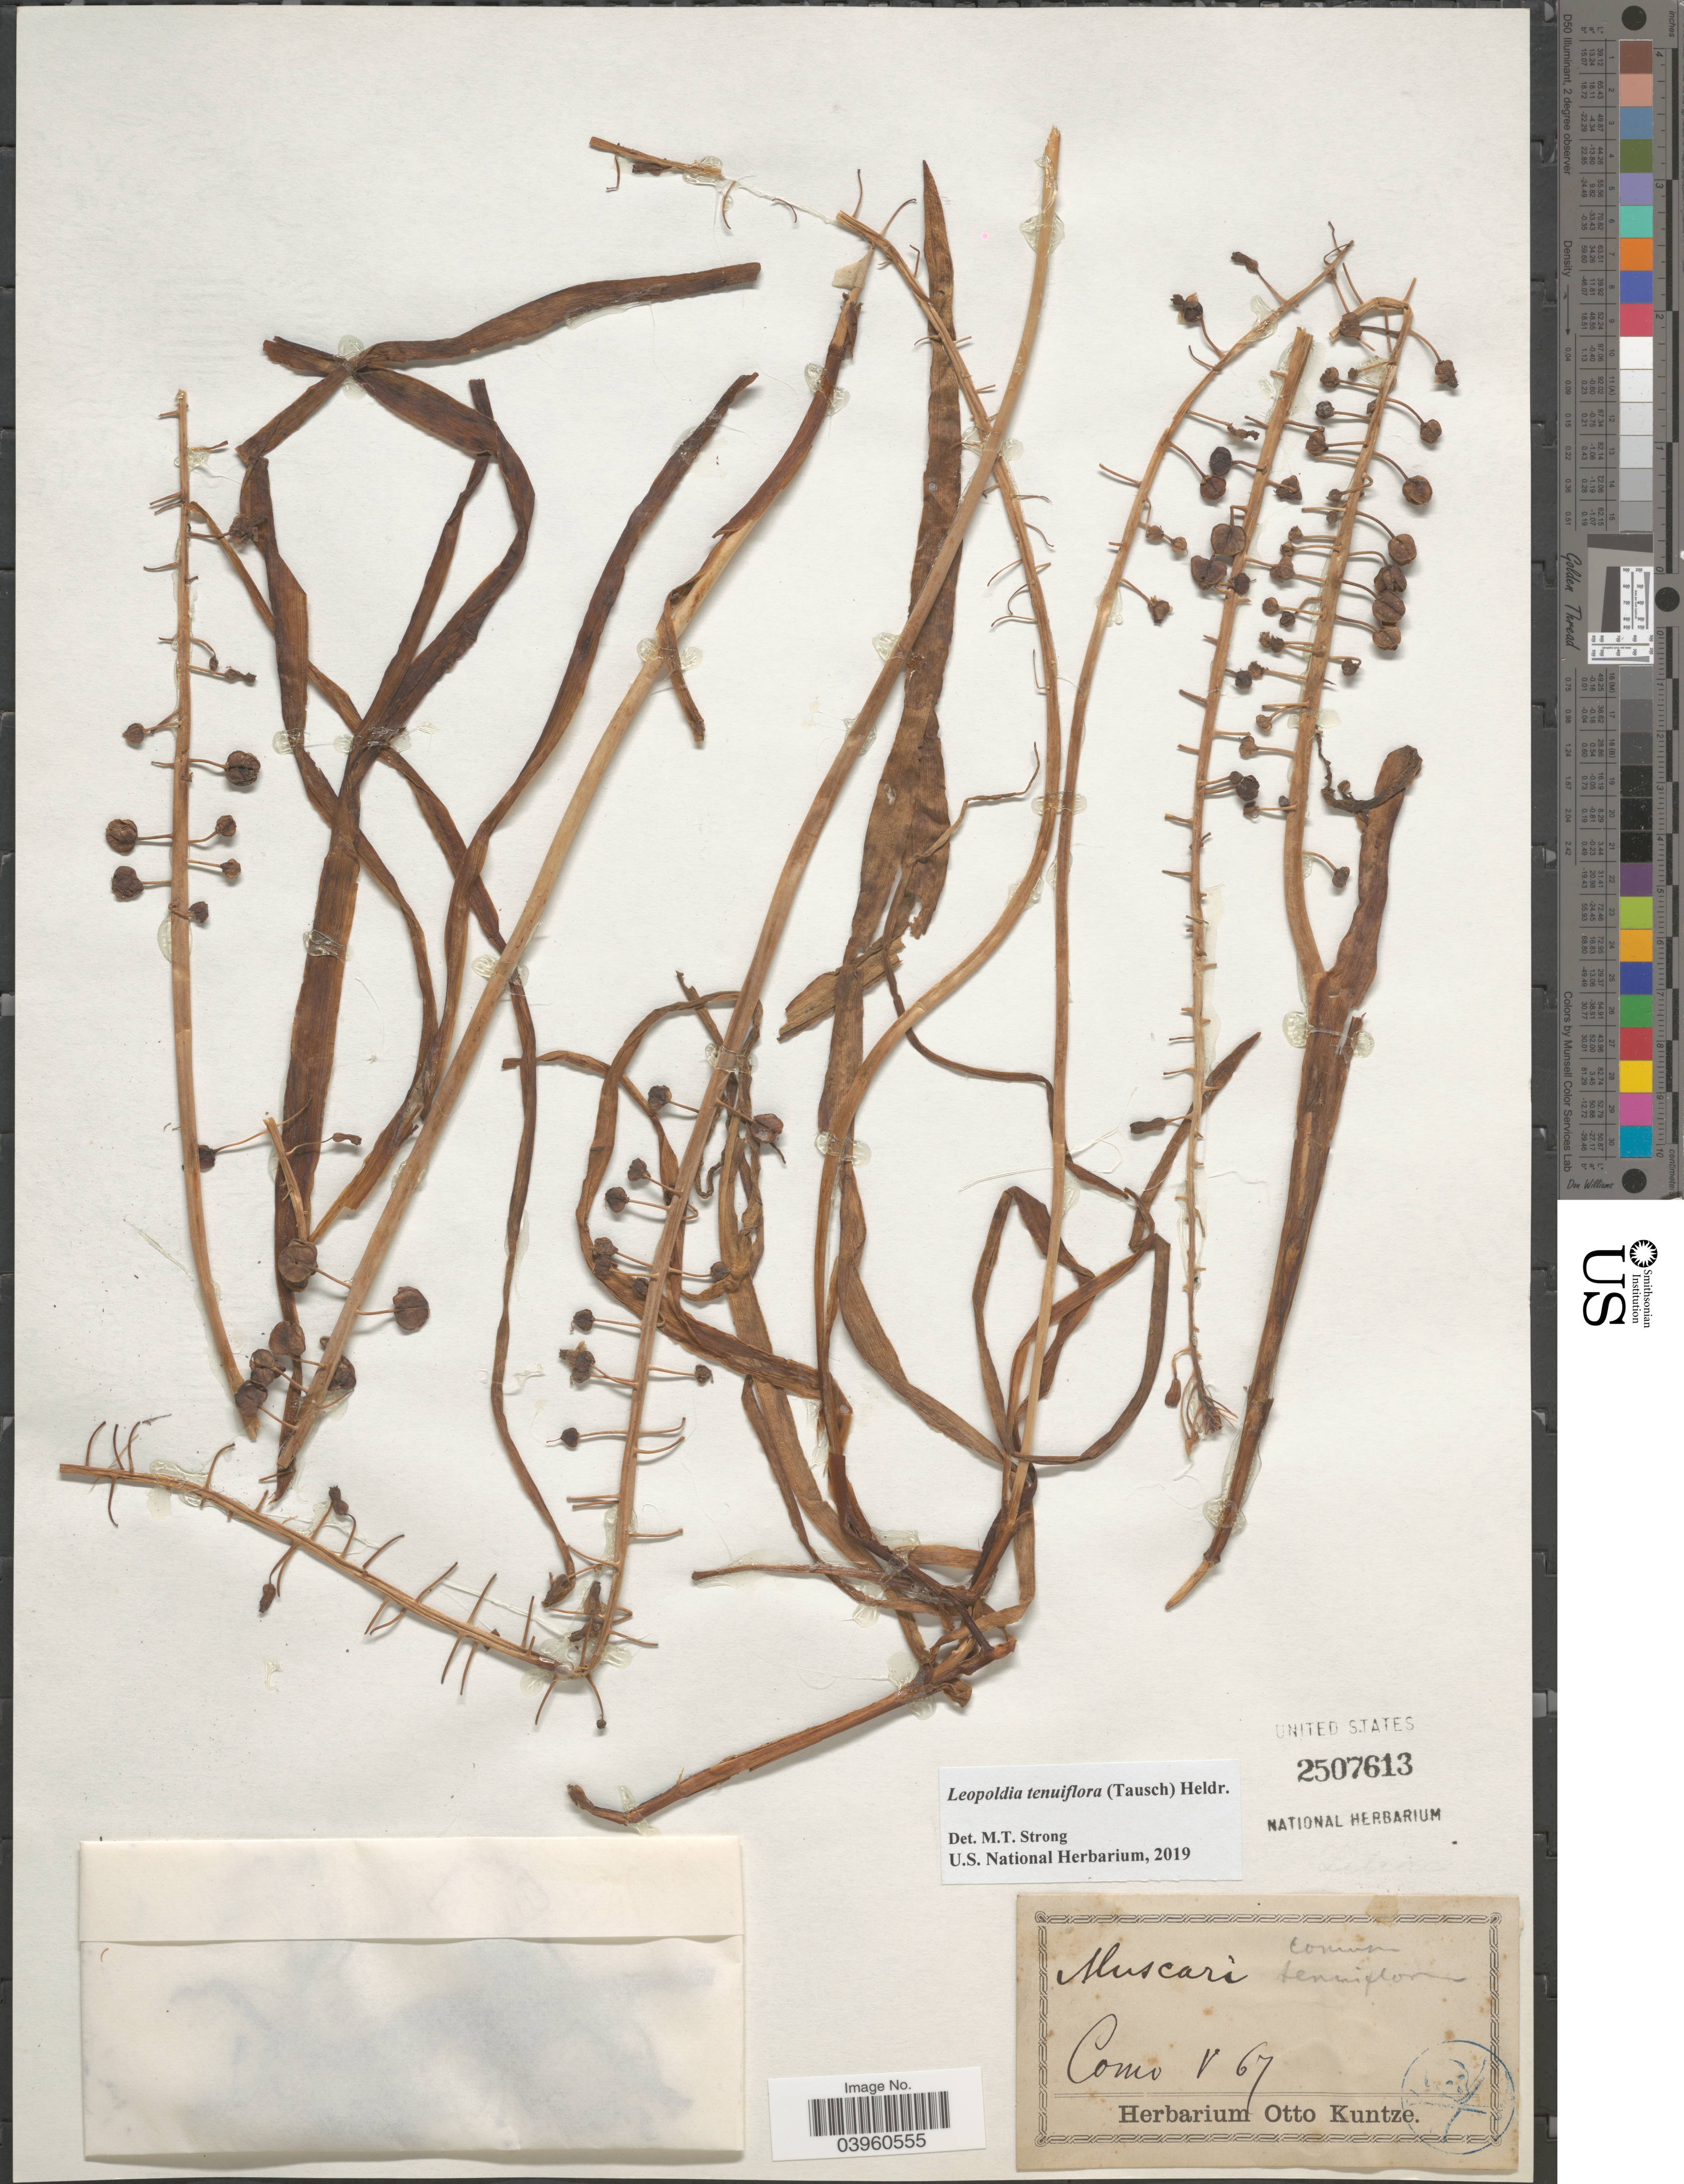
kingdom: Plantae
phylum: Tracheophyta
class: Liliopsida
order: Asparagales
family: Asparagaceae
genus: Leopoldia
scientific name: Leopoldia tenuiflora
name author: (Tausch) Heldr.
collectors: ex herb. Otto Kuntze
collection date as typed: Transcribed d/m/y: /5/67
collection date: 1867-05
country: Italy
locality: Como.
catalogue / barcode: US 2507613